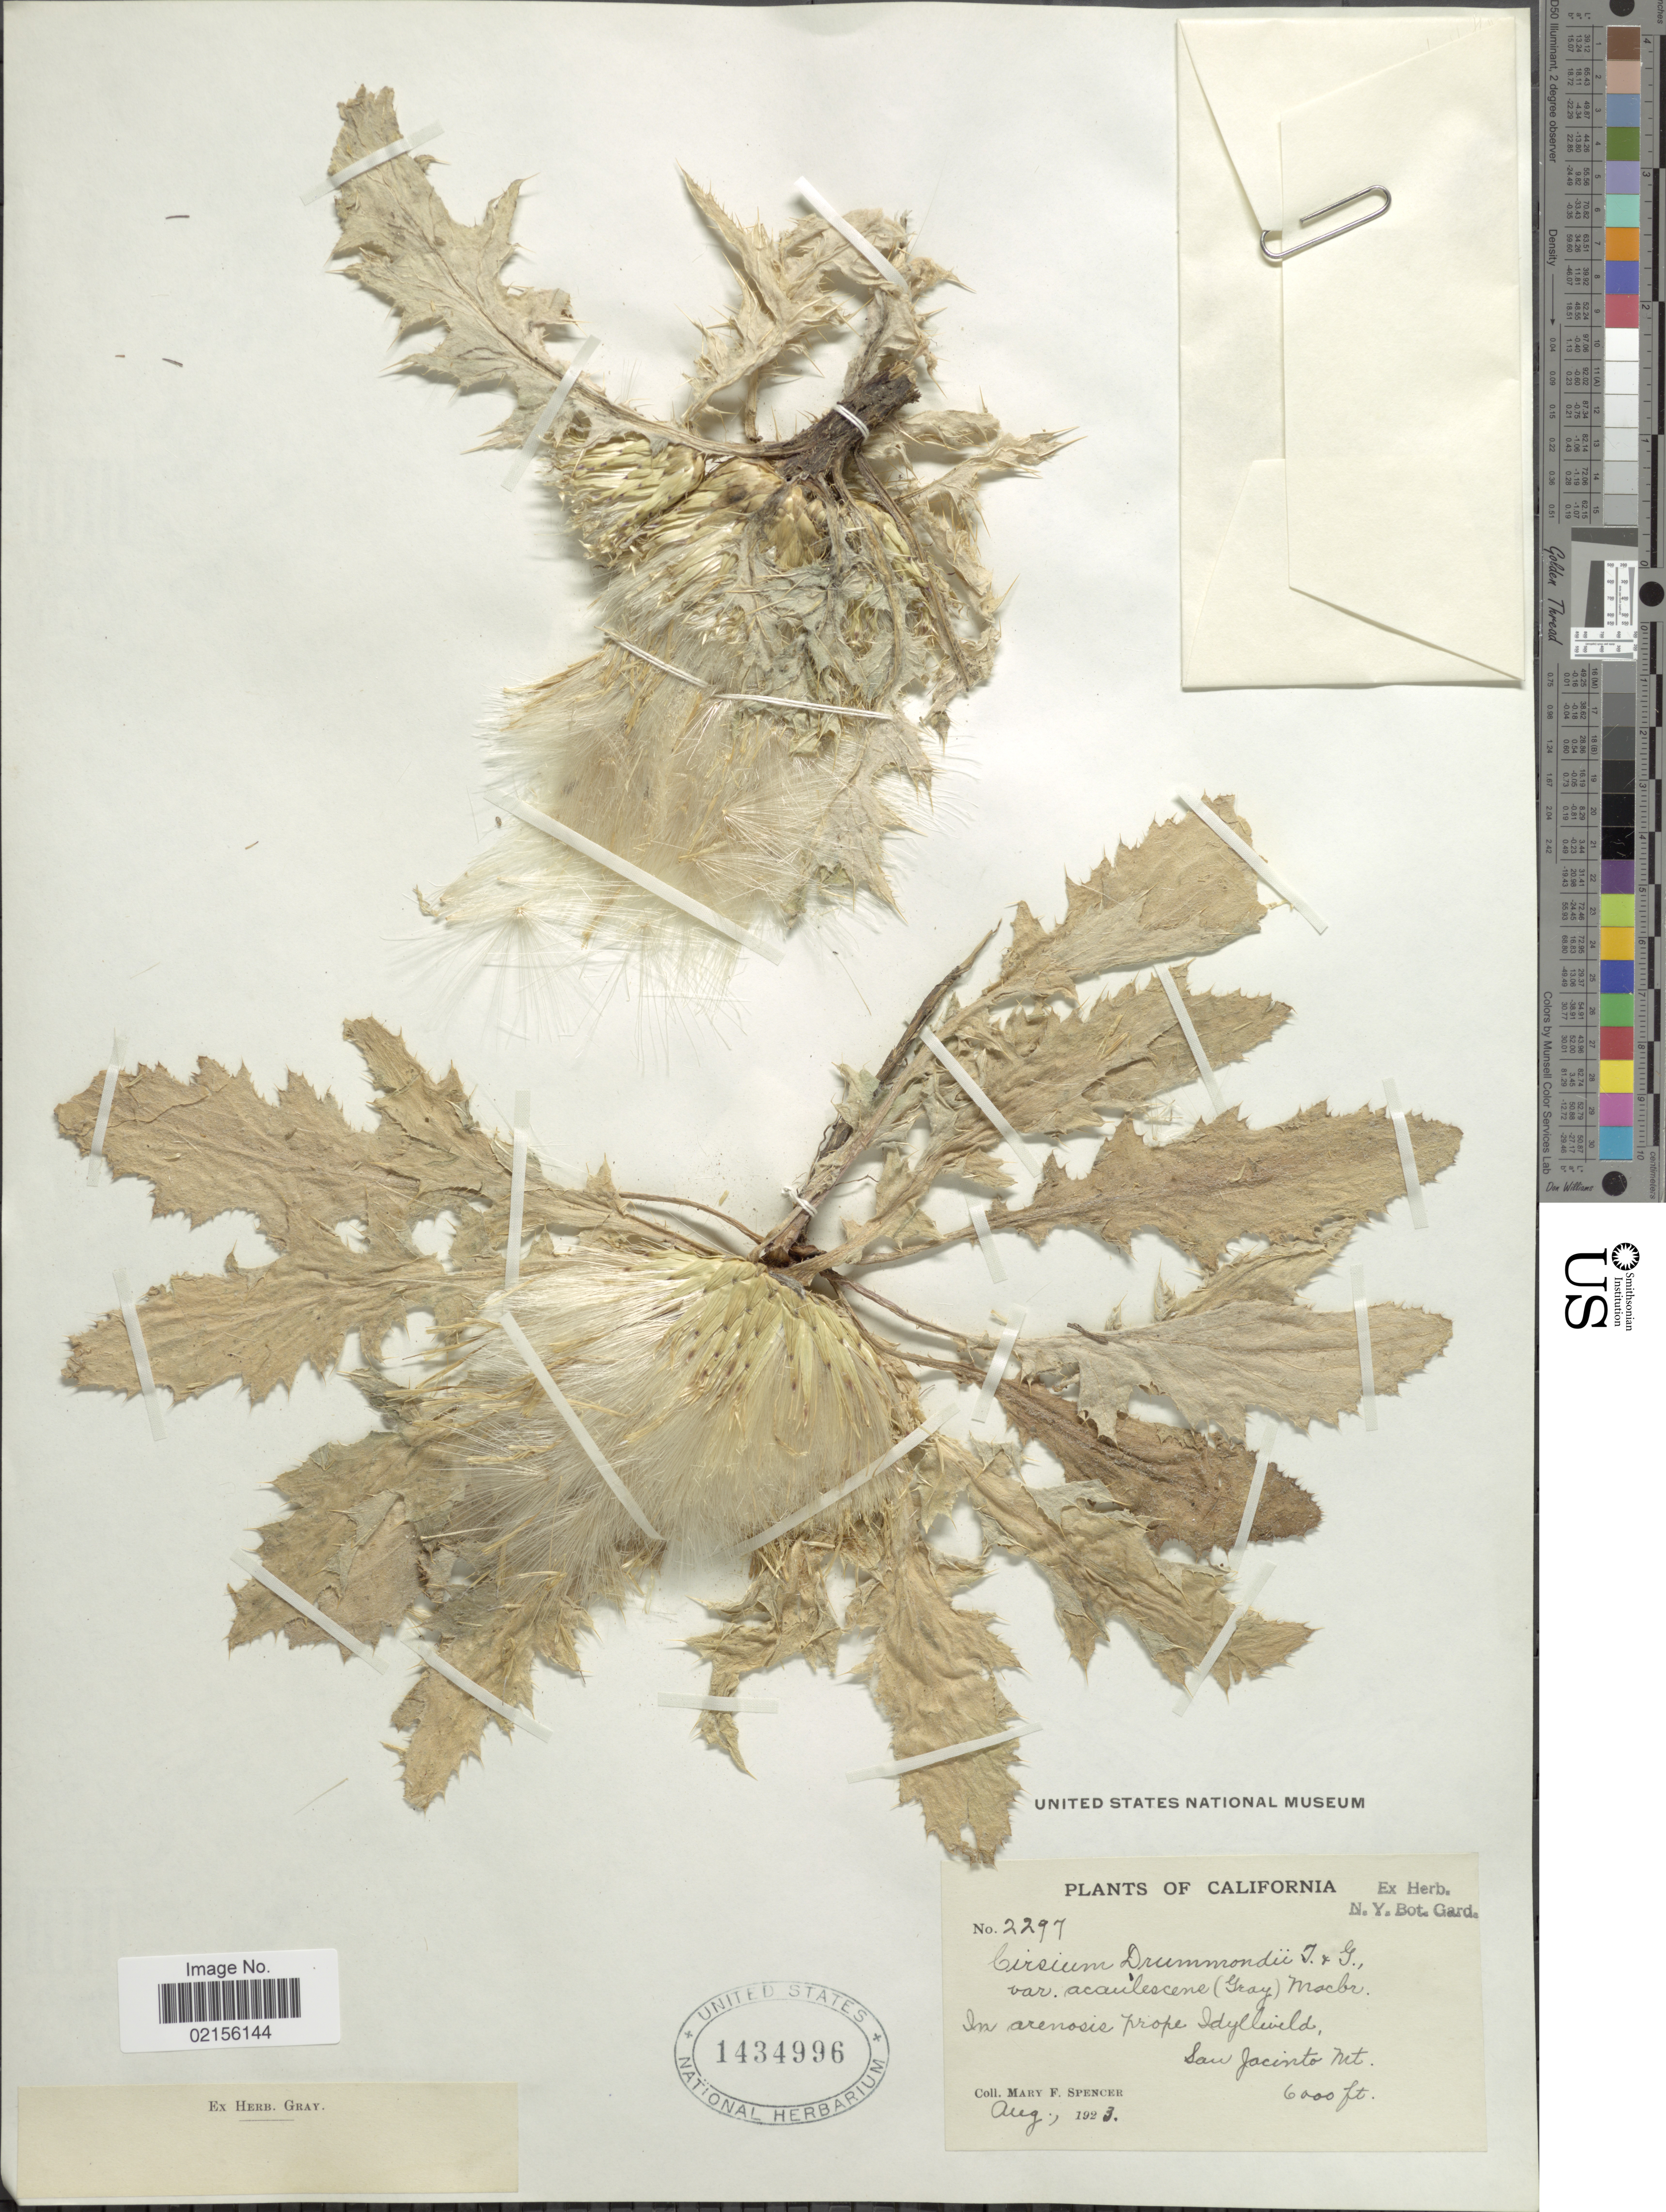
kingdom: Plantae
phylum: Tracheophyta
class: Magnoliopsida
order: Asterales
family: Asteraceae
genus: Cirsium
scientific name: Cirsium scariosum var. americanum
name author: (A. Gray) D.J. Keil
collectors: M. Spencer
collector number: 2297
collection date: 1923-08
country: United States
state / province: California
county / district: Riverside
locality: Idyllwild, San Jacinto Mt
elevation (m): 1829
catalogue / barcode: US 1434996